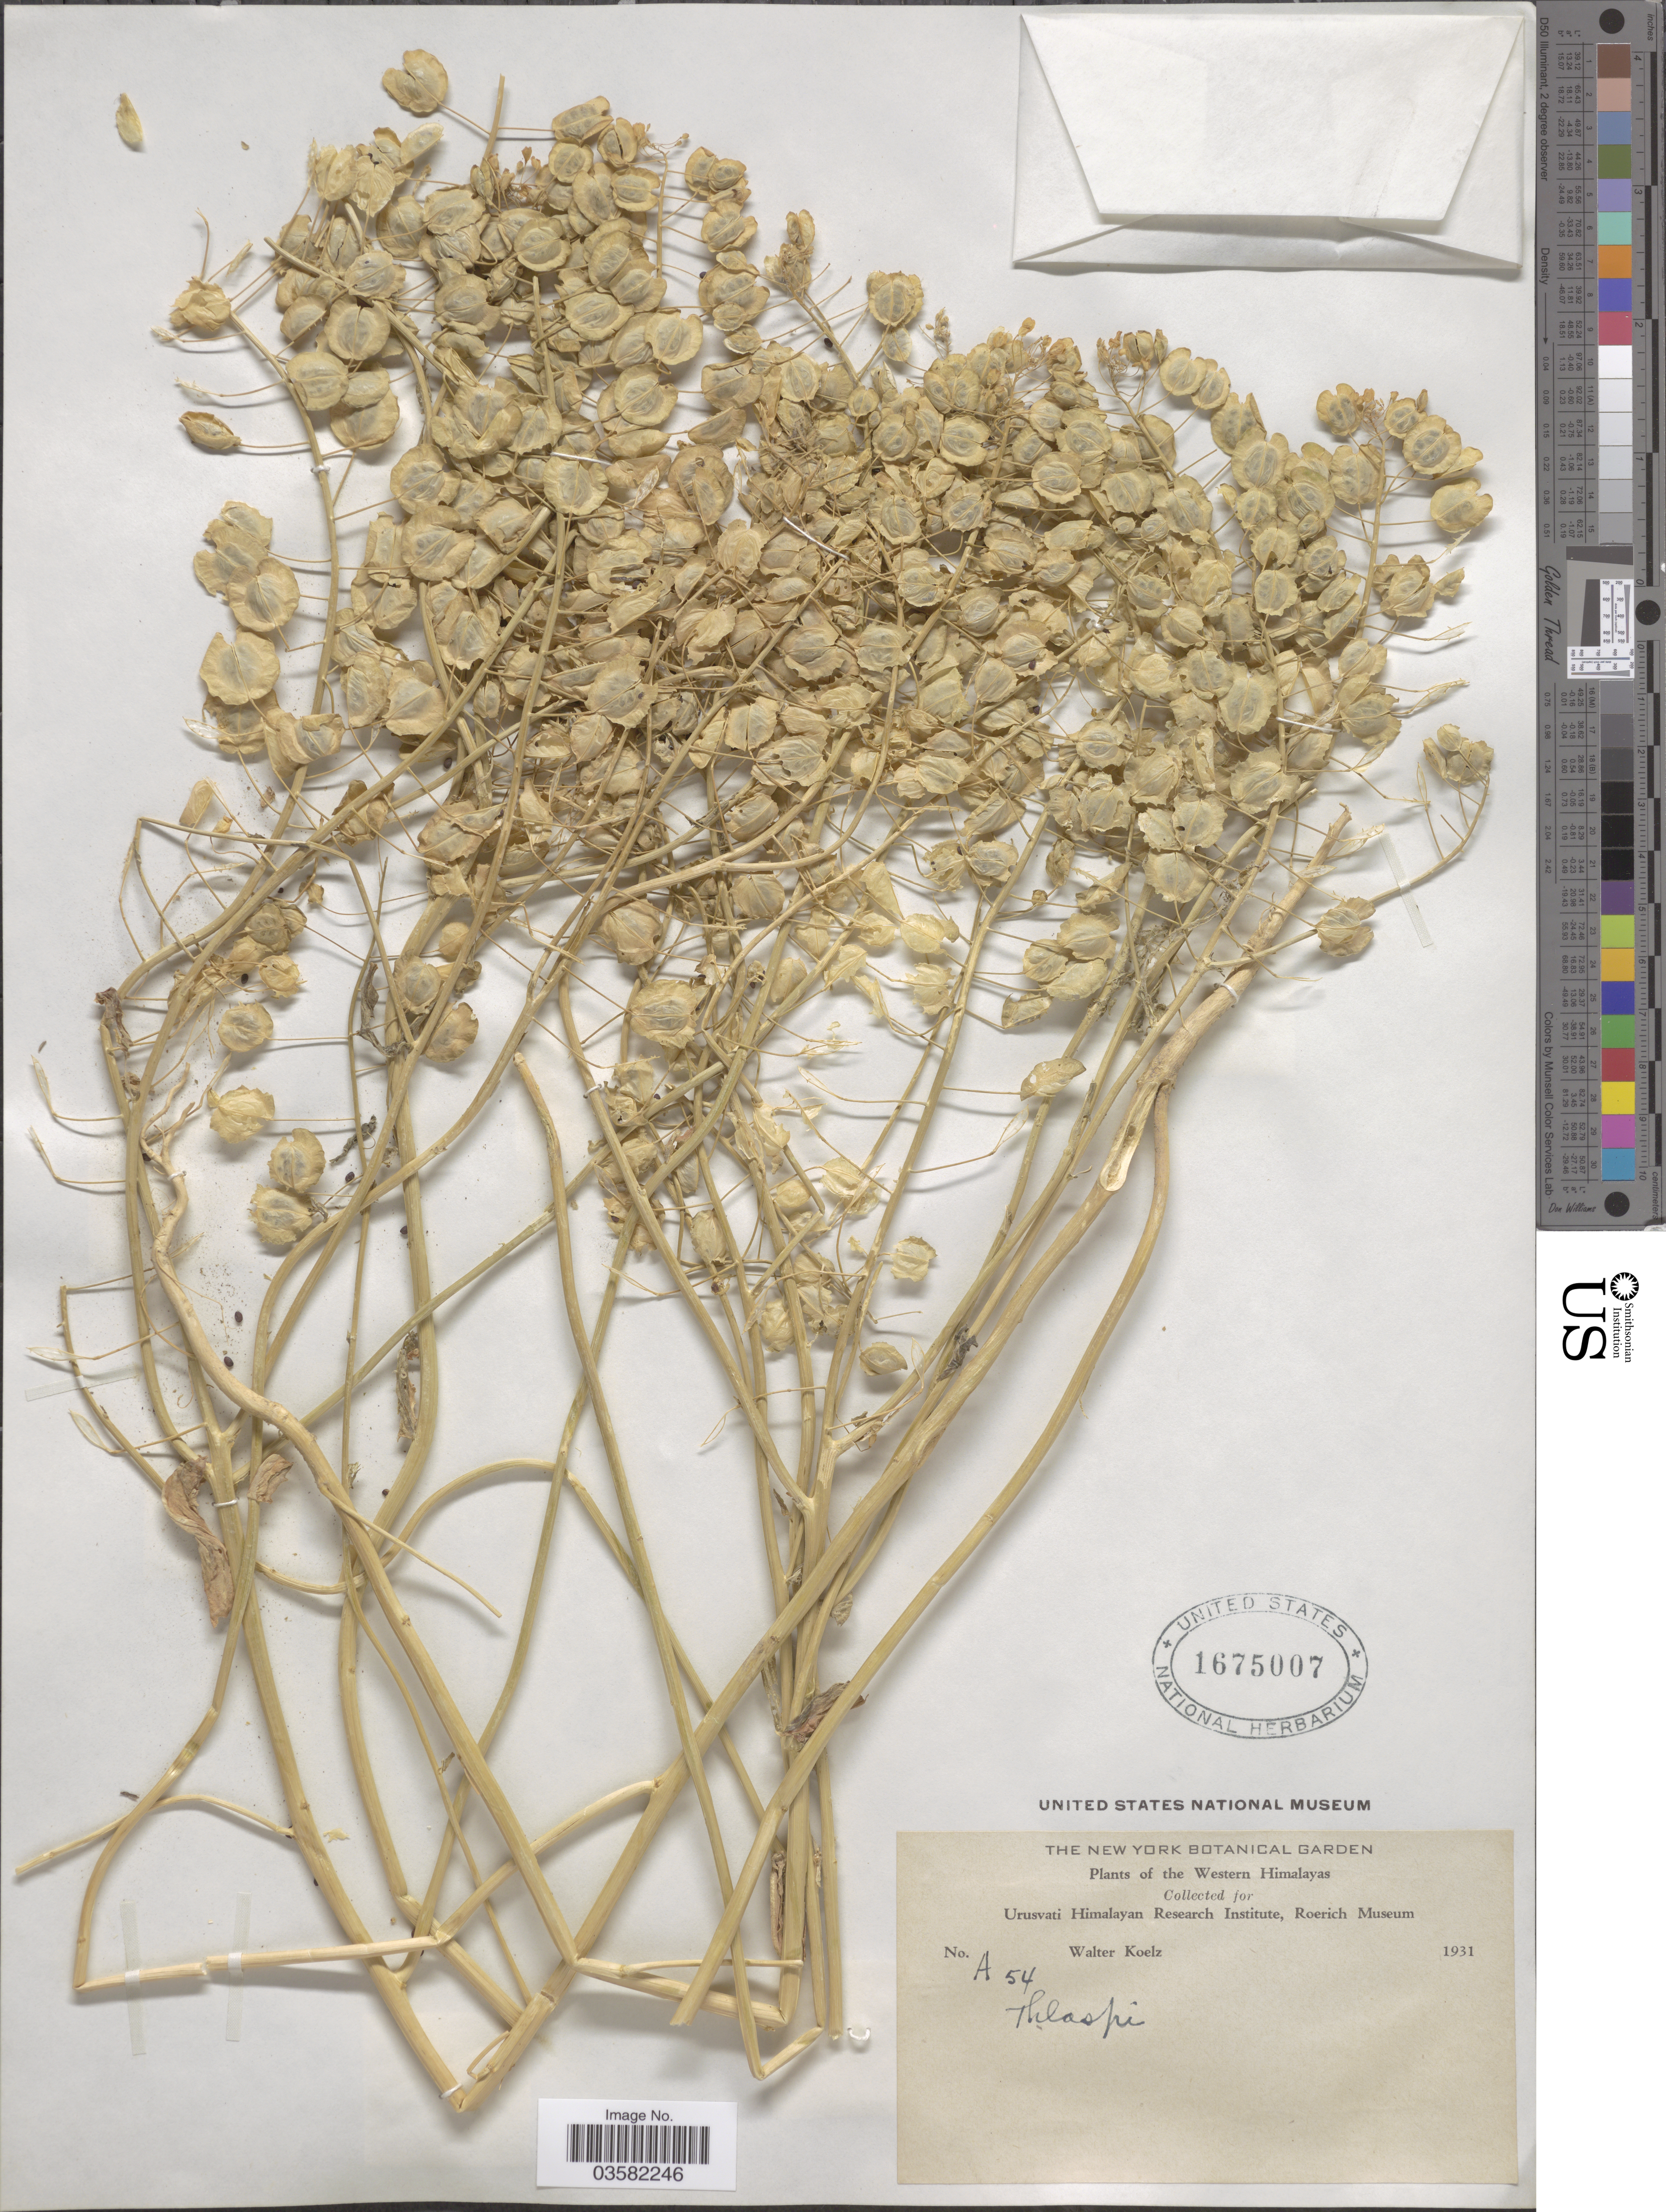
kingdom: Plantae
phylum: Tracheophyta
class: Magnoliopsida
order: Brassicales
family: Brassicaceae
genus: Thlaspi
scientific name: Thlaspi arvense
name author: L.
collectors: W. N. Koelz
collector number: A54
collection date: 1931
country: India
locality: The Western Himalayas.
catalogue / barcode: US 1675007